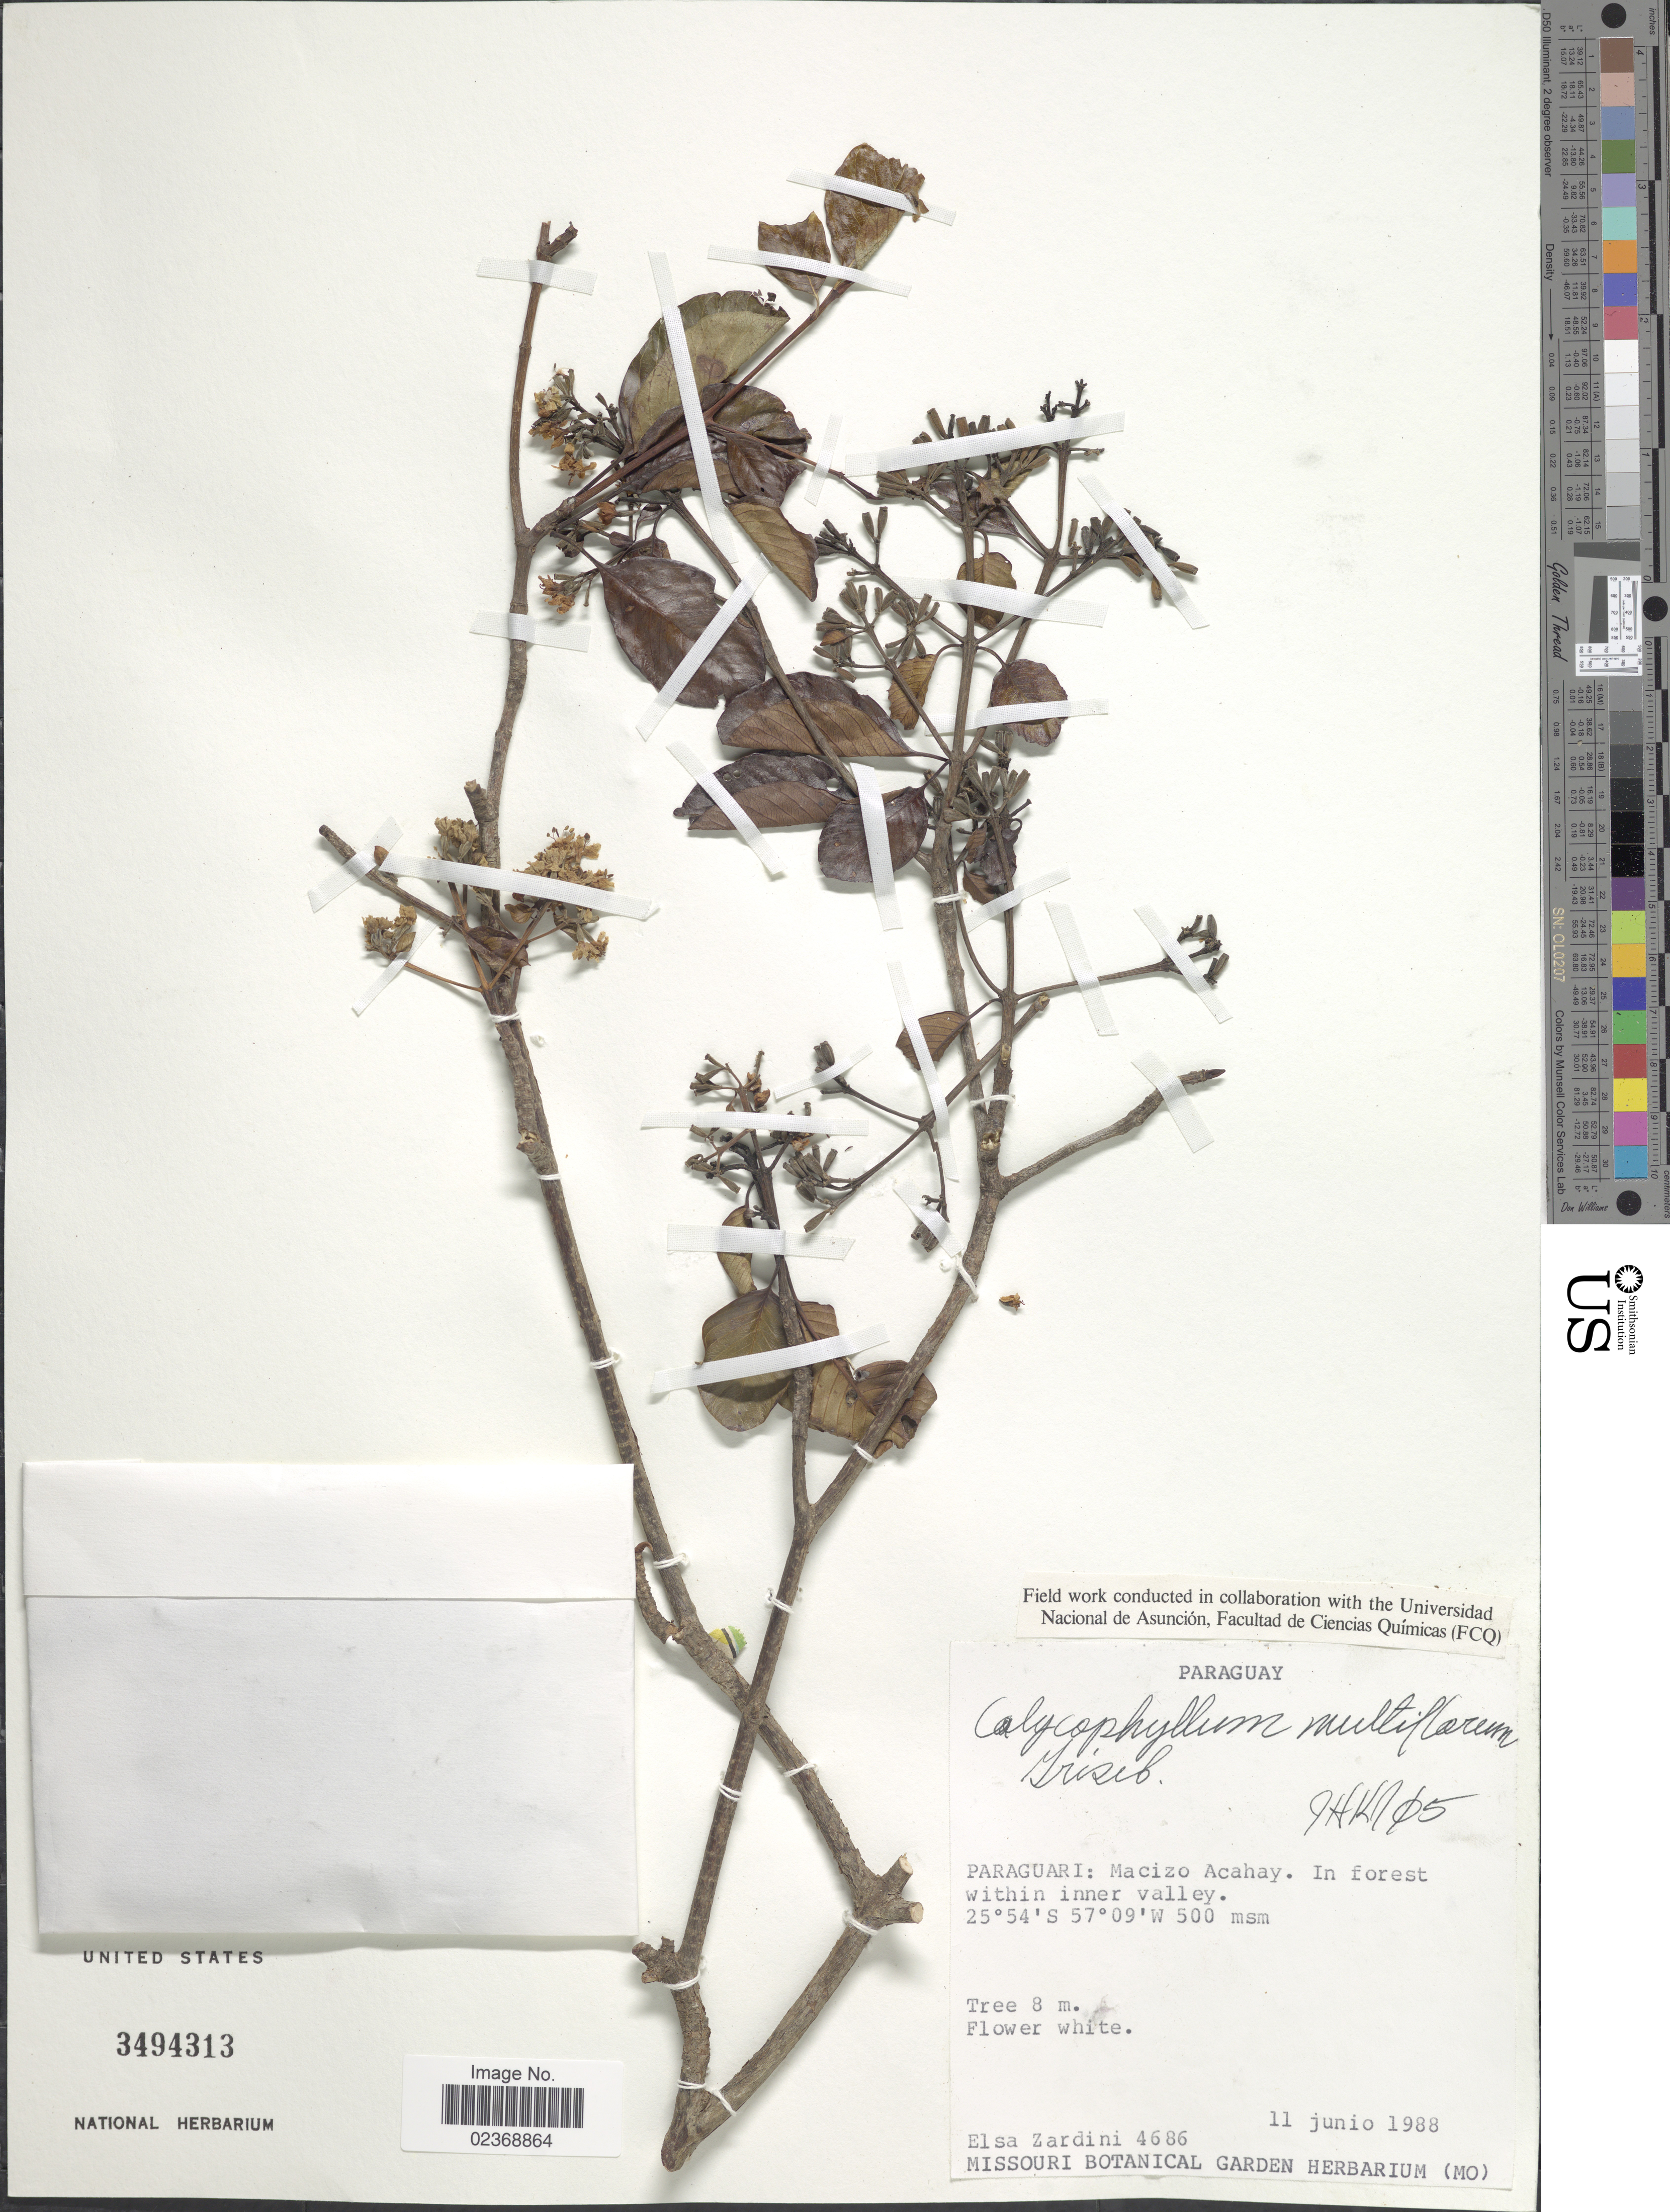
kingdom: Plantae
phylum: Tracheophyta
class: Magnoliopsida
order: Gentianales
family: Rubiaceae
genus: Calycophyllum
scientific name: Calycophyllum multiflorum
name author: Griseb.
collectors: E. M. Zardini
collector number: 4686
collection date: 1988-06-11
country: Paraguay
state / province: Paraguari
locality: Macizo Acahay. In forest within inner valley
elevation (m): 500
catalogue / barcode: US 3494313